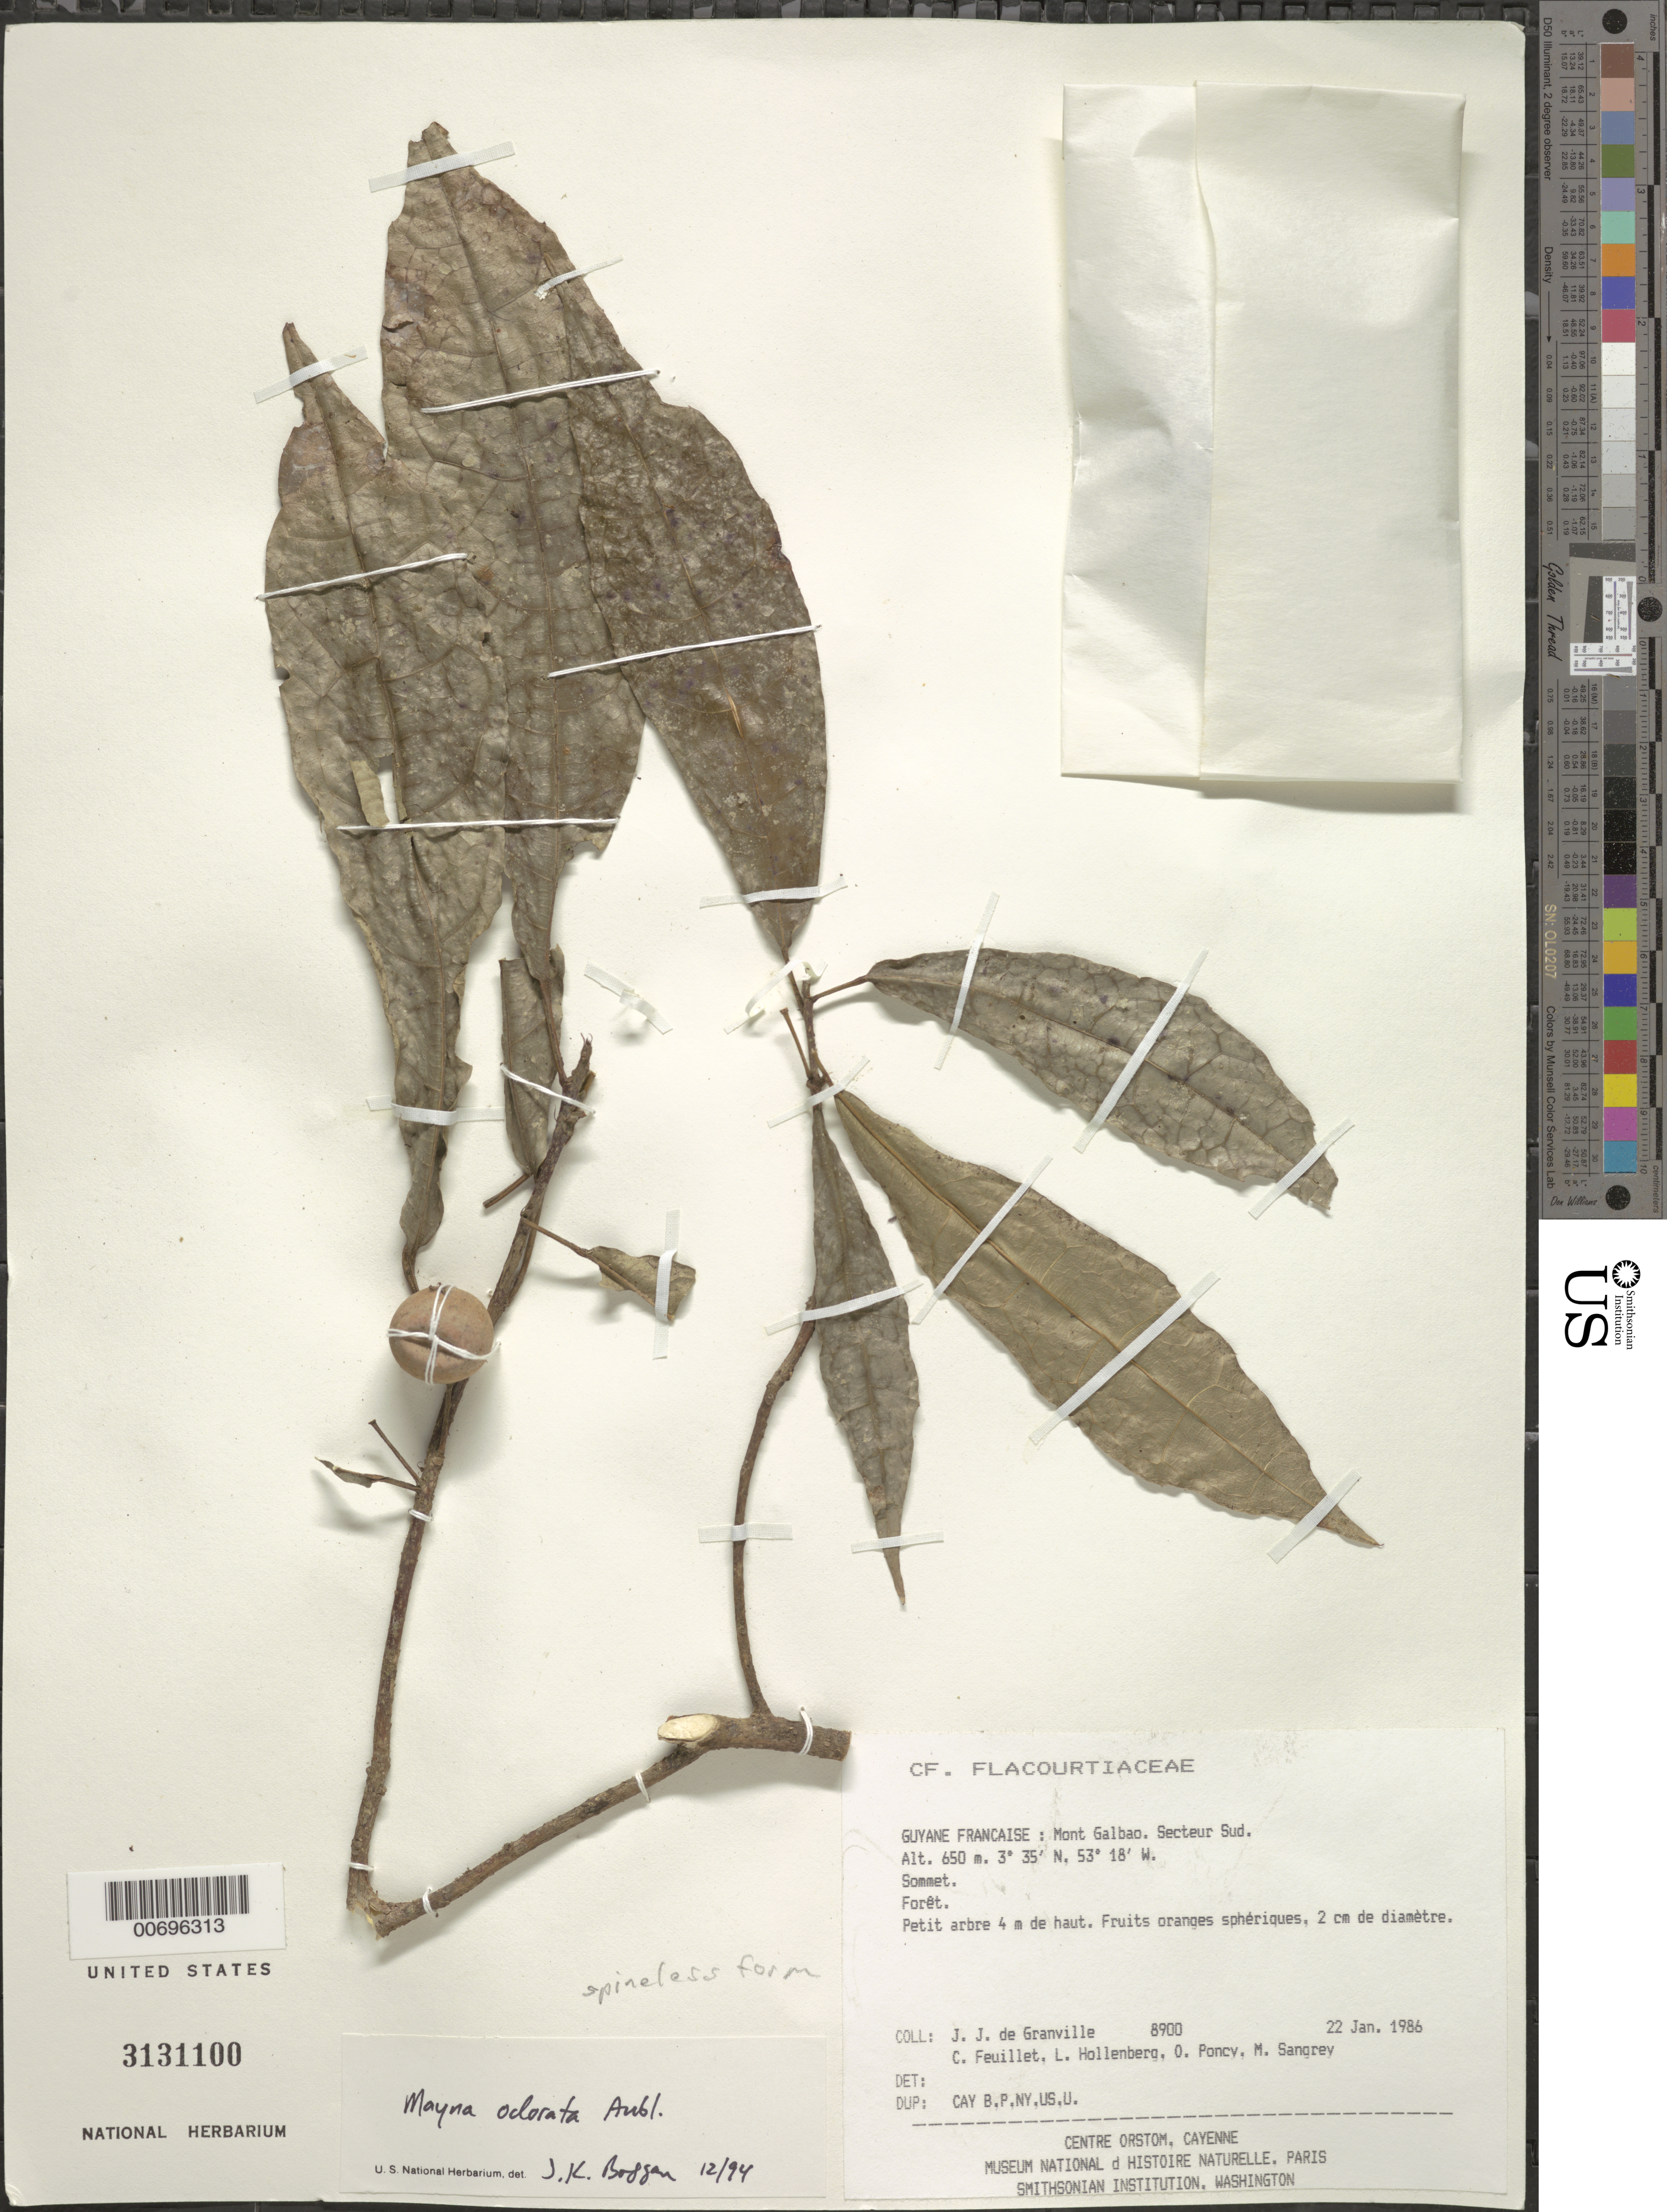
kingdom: Plantae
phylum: Tracheophyta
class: Magnoliopsida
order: Malpighiales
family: Achariaceae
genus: Mayna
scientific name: Mayna odorata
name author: Aubl.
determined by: Boggan, J. K., (US), NMNH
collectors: J.-J. de Granville, C. Feuillet, L. Hollenberg, O. Poncy & M. S. Sangrey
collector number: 8900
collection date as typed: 22-Jan-86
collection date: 1986-01-22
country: French Guiana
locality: Mont Galbao. Secteur Sud. Sommet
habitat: Forêt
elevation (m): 650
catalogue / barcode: US 3131100